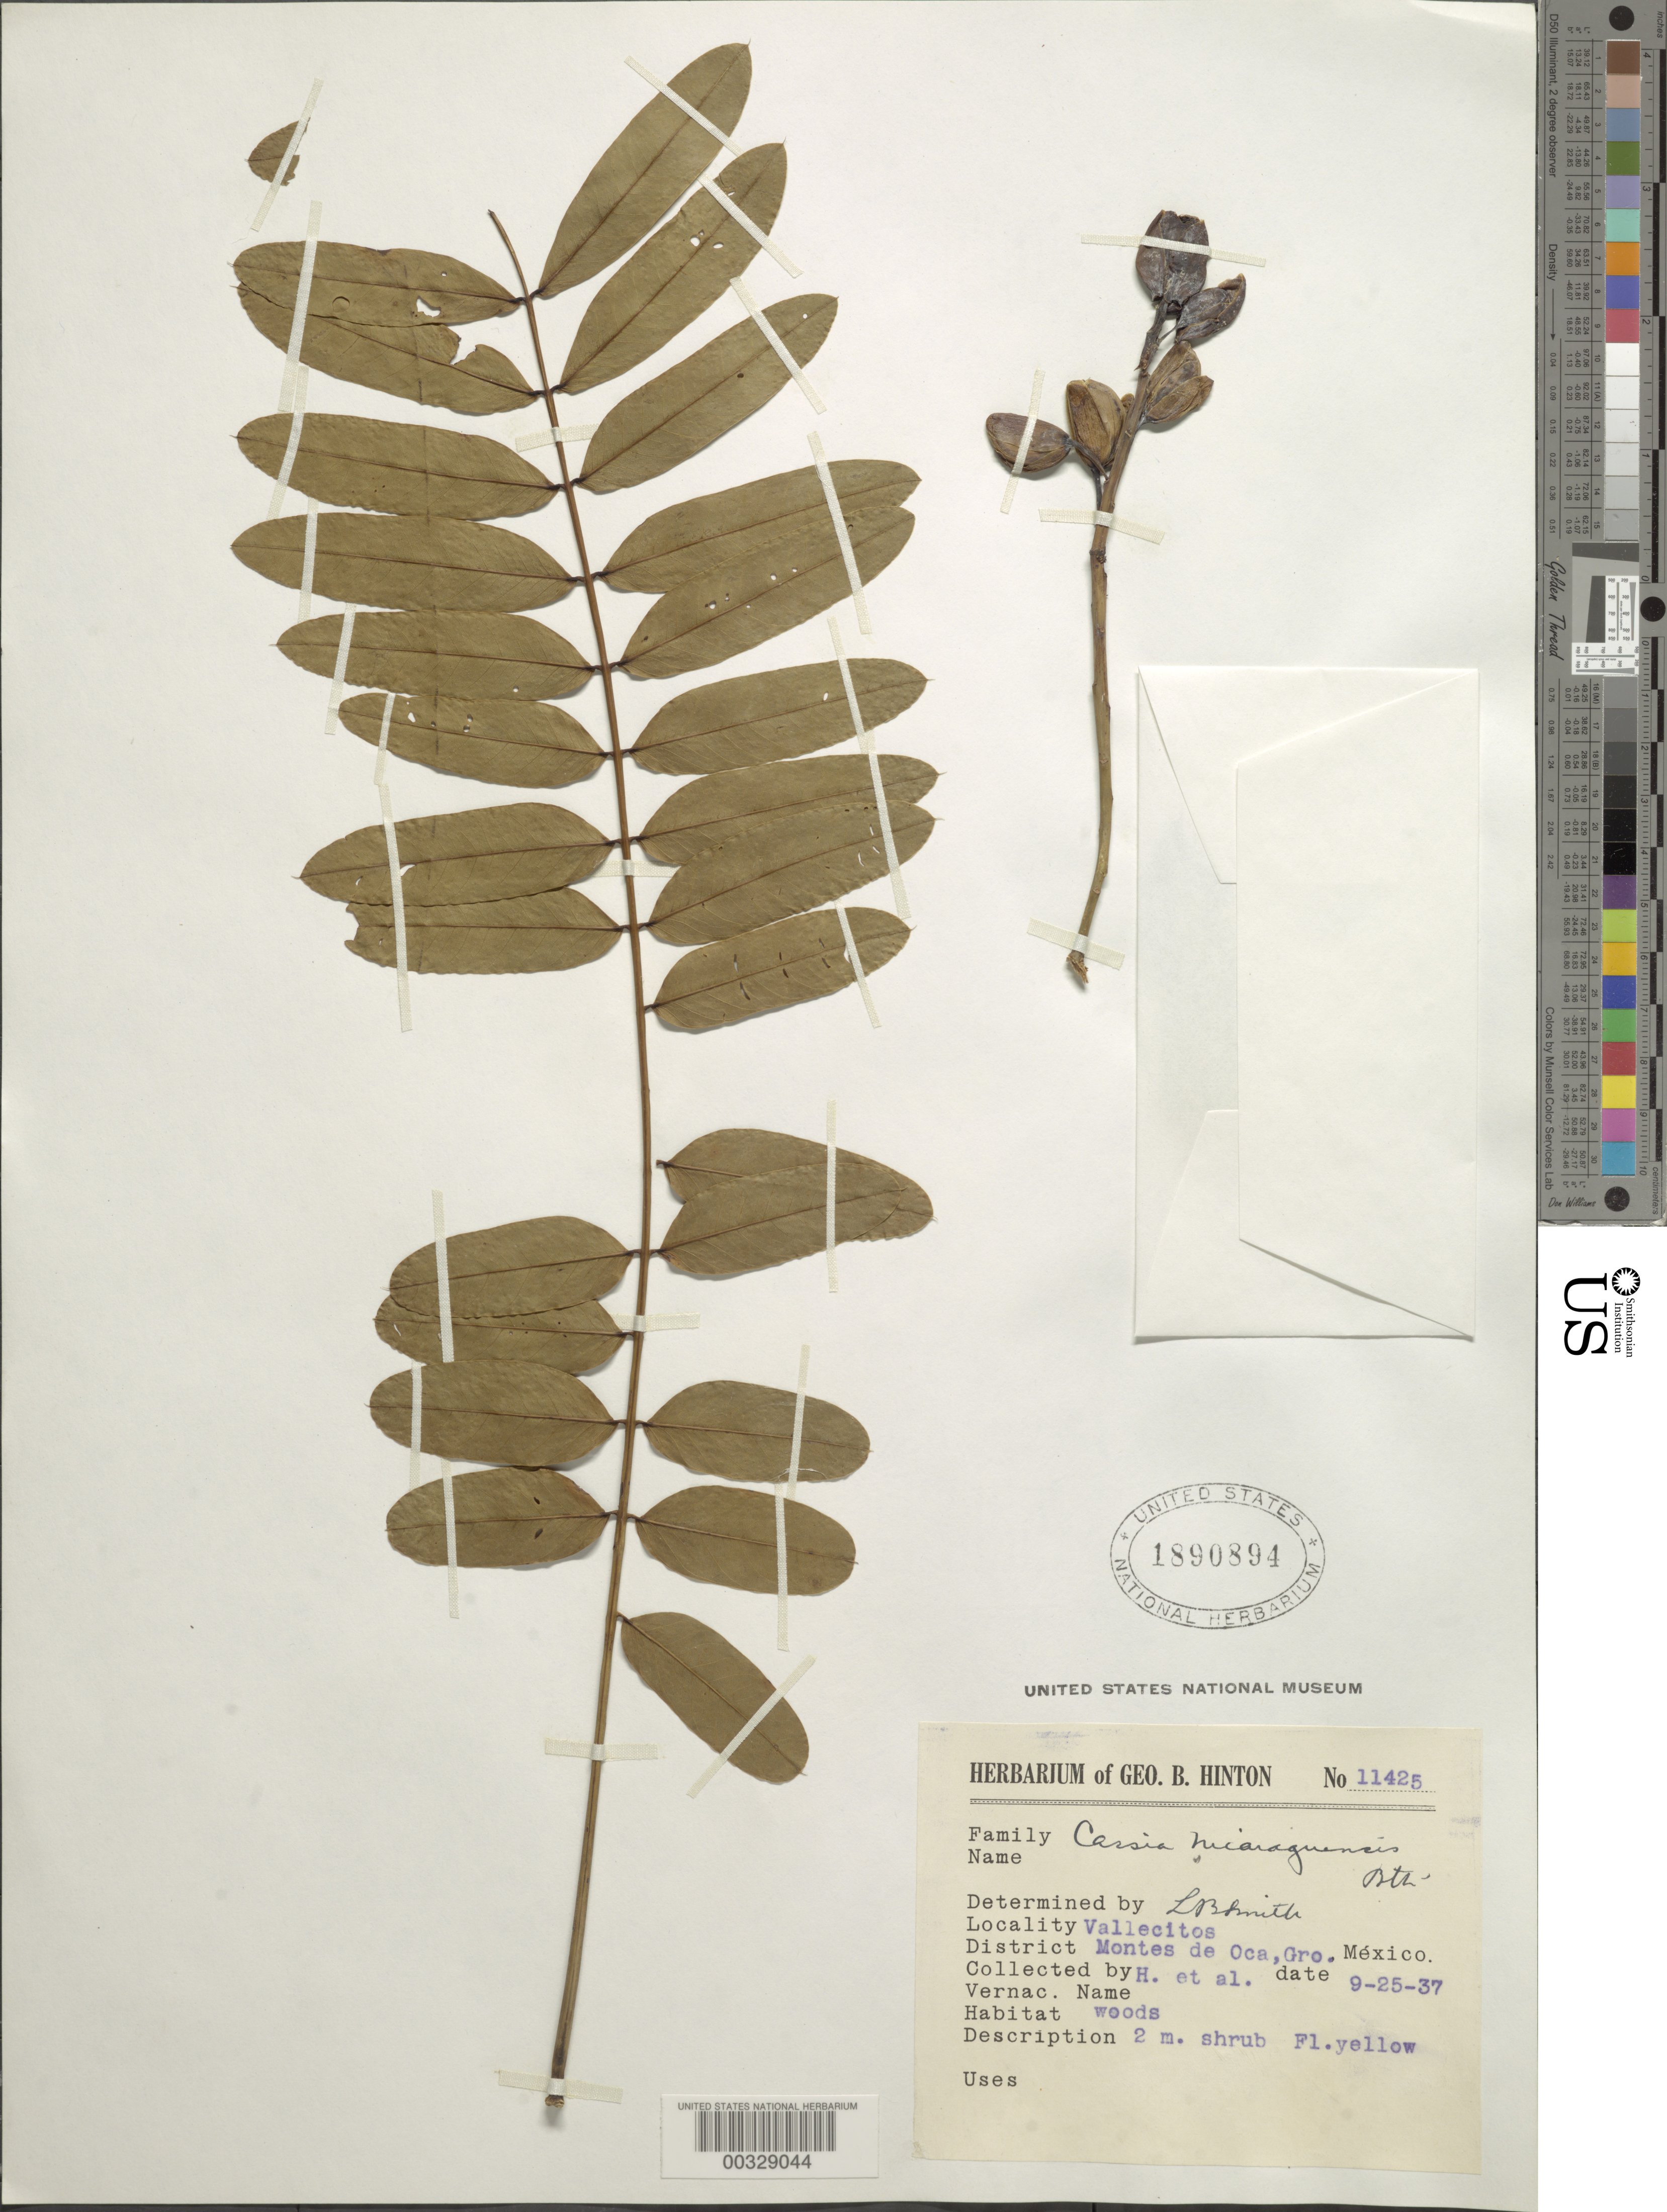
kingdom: Plantae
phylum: Tracheophyta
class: Magnoliopsida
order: Fabales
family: Fabaceae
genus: Senna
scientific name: Senna nicaraguensis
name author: (Benth.) H.S. Irwin & Barneby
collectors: G. B. Hinton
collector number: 11425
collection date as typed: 25 Sep 1937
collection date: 1937-09-25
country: Mexico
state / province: Guerrero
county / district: Unión De Isidoro Montes De Oca, La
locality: Montes de Oca mun. (?), Vallecitos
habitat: Woods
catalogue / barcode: US 1890894